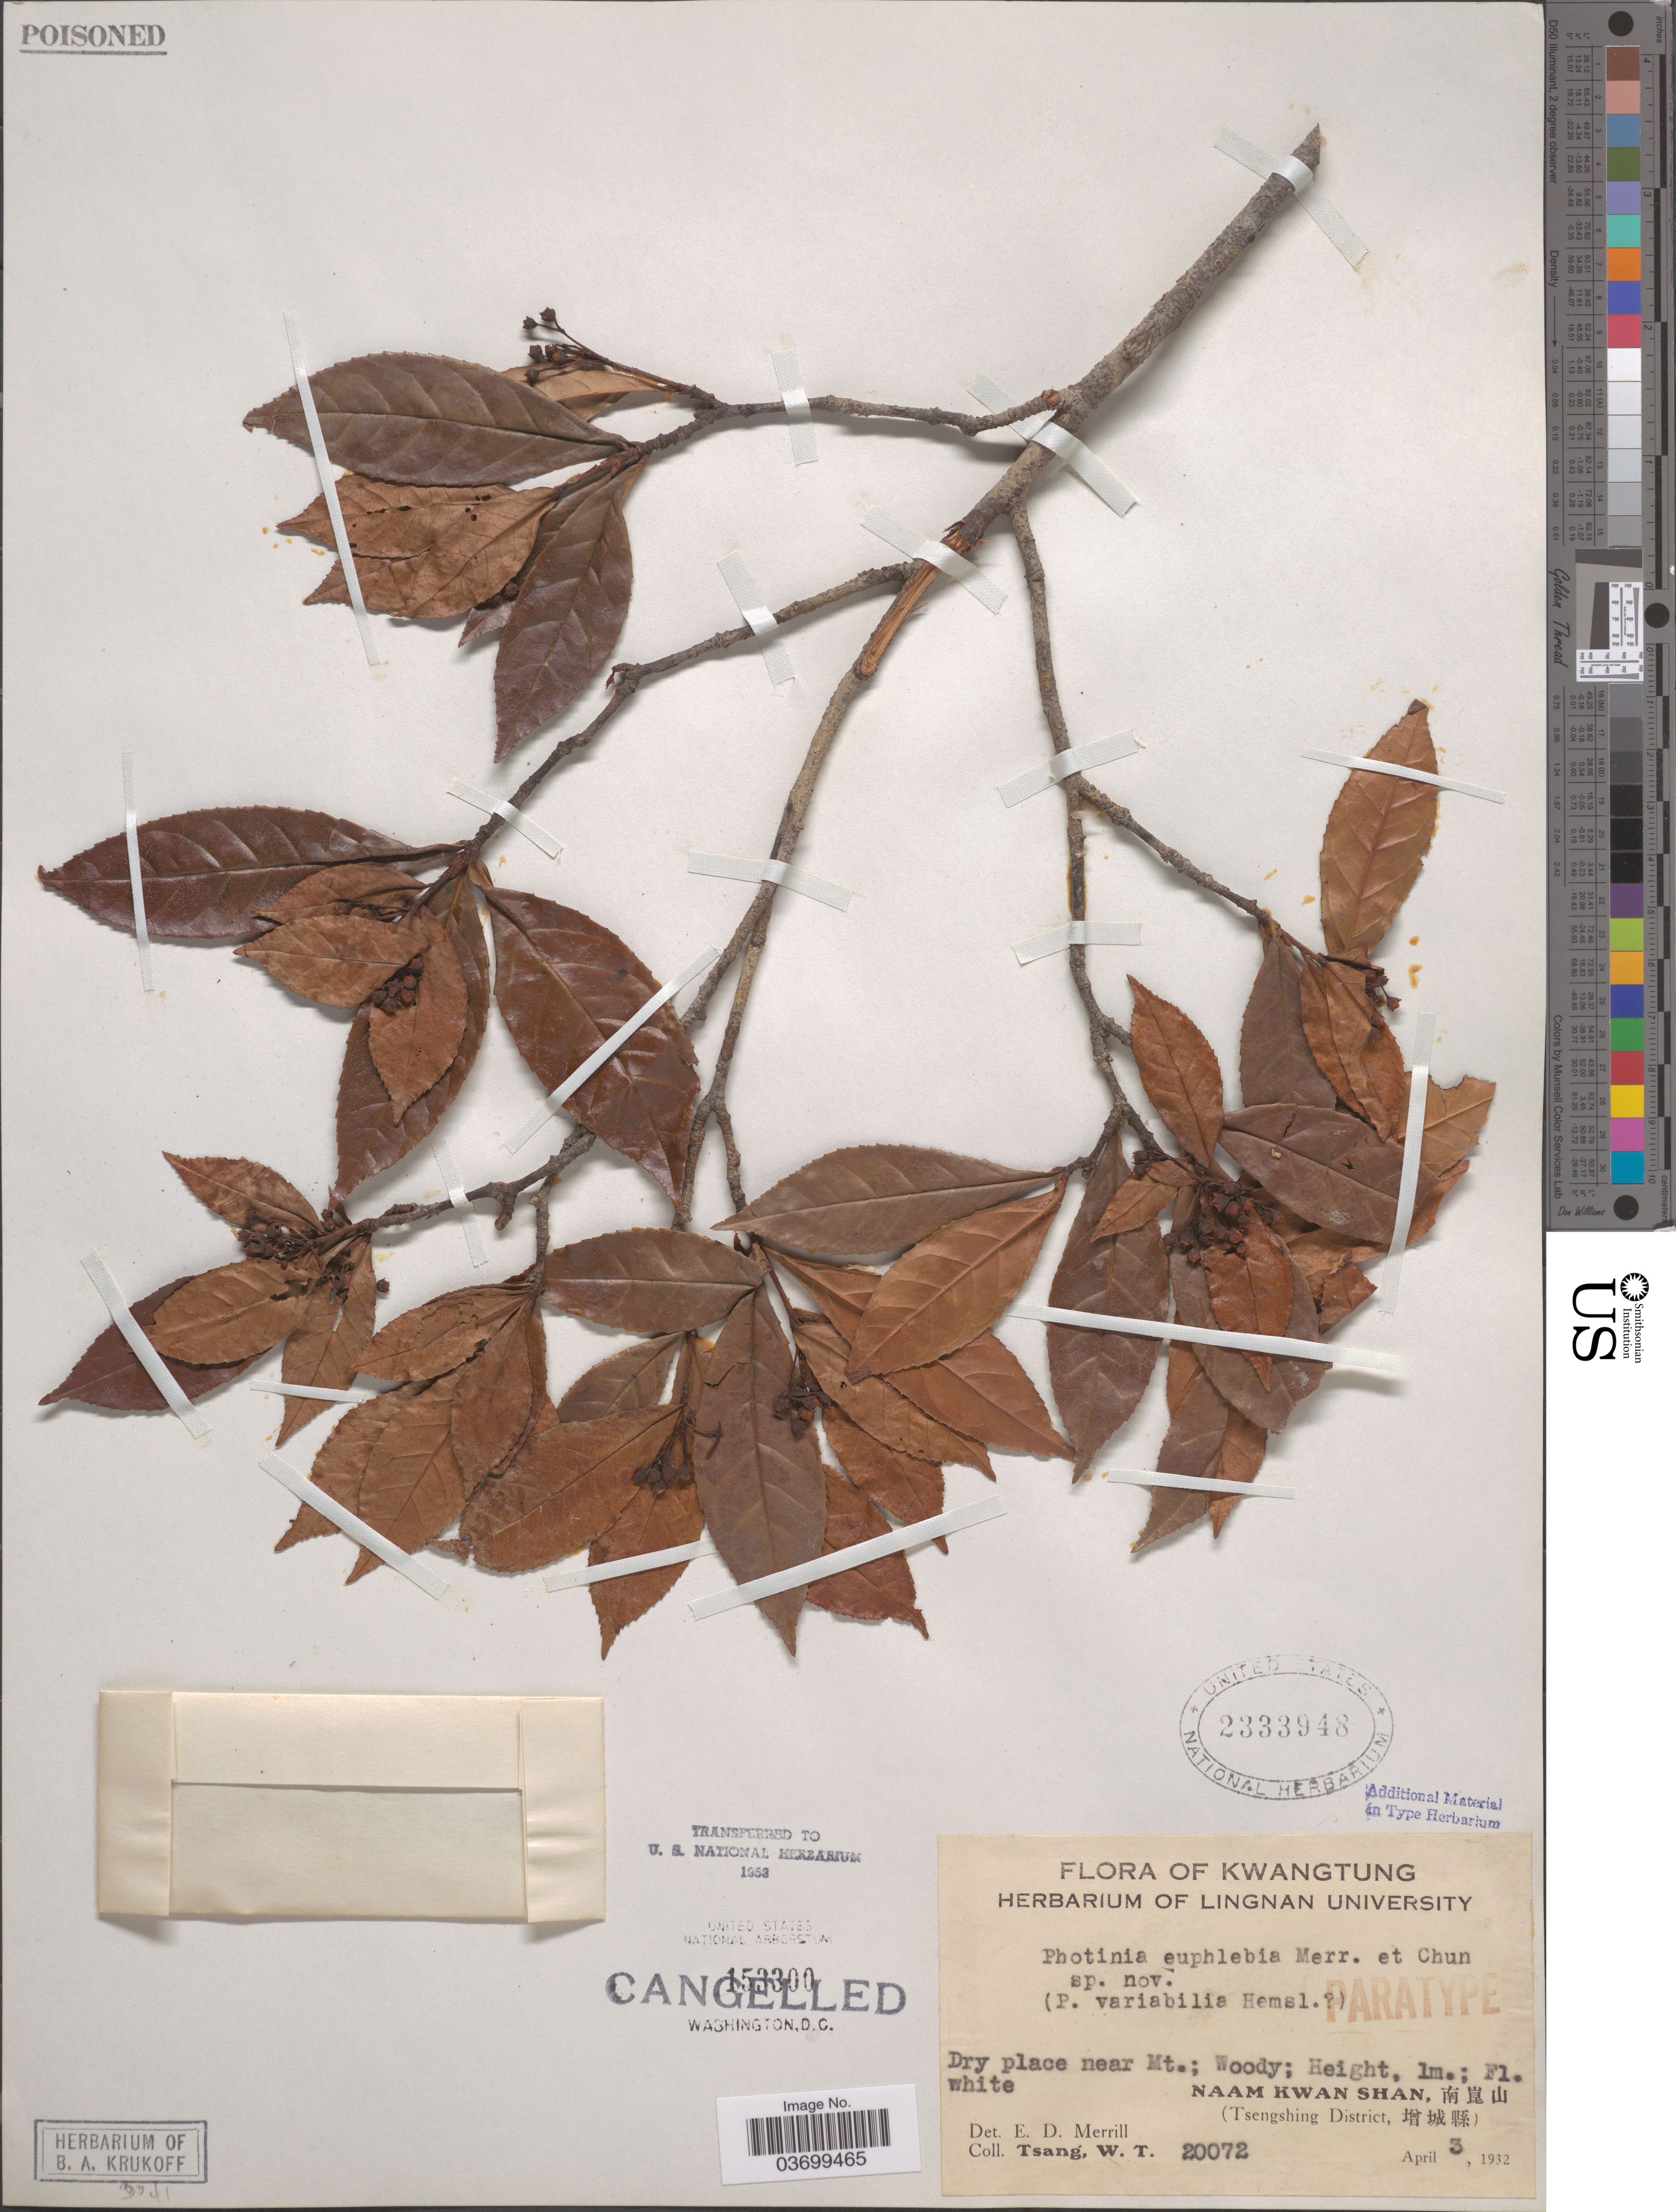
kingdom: Plantae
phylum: Tracheophyta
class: Magnoliopsida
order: Rosales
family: Rosaceae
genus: Photinia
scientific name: Photinia euphlebia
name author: Merr. & Chun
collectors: W. T. Tsang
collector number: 20072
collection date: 1932-04-03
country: China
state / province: Guangdong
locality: Kwangtung. Naam Kwan Shan, X. (Tsengshing District, X).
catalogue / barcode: US 2333948